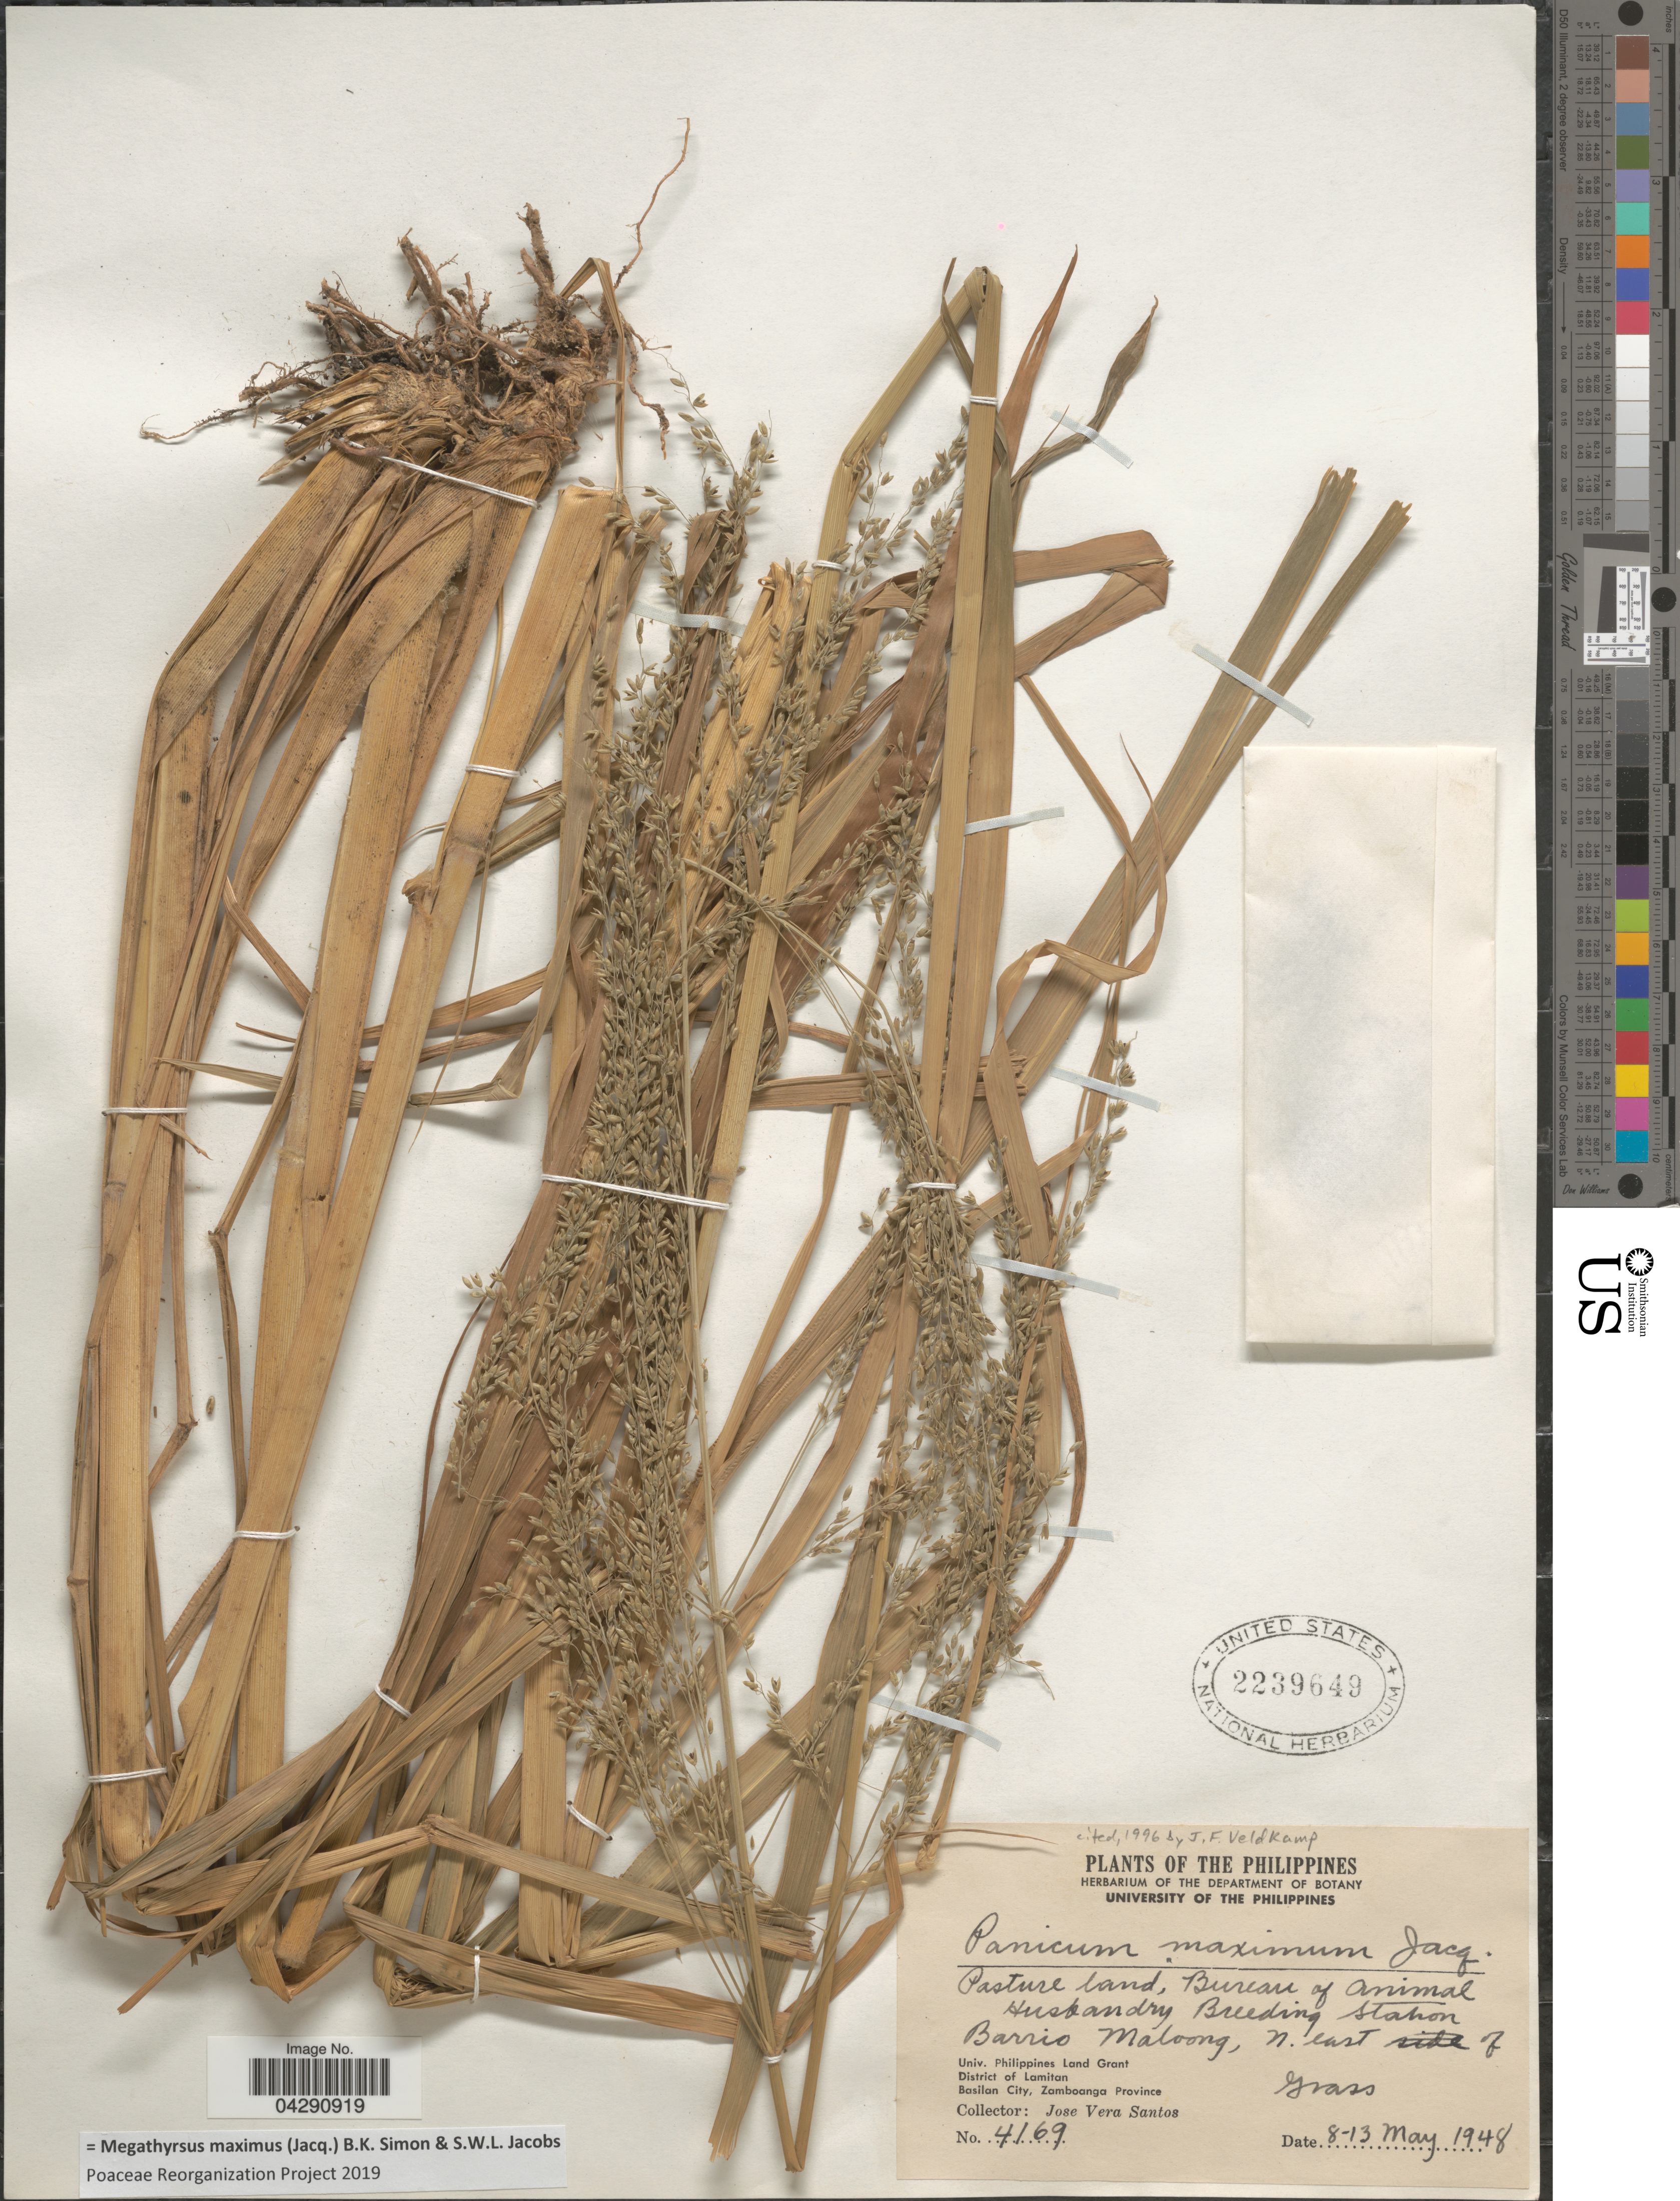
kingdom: Plantae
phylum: Tracheophyta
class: Liliopsida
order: Poales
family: Poaceae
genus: Megathyrsus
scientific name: Megathyrsus maximus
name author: (Jacq.) B.K. Simon & S.W.L. Jacobs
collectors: J. Vera Santos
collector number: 4169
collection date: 1948-05-08/1948-05-13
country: Philippines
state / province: Muslim Mindanao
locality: Pasture land, Bureau of Animal Husbandry Breeding Station. Barrio Maloong, n. east of Univ. Philippines Land Grant. District of Lamitan. Basilan City, Zamboanga Province.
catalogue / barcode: US 2239649